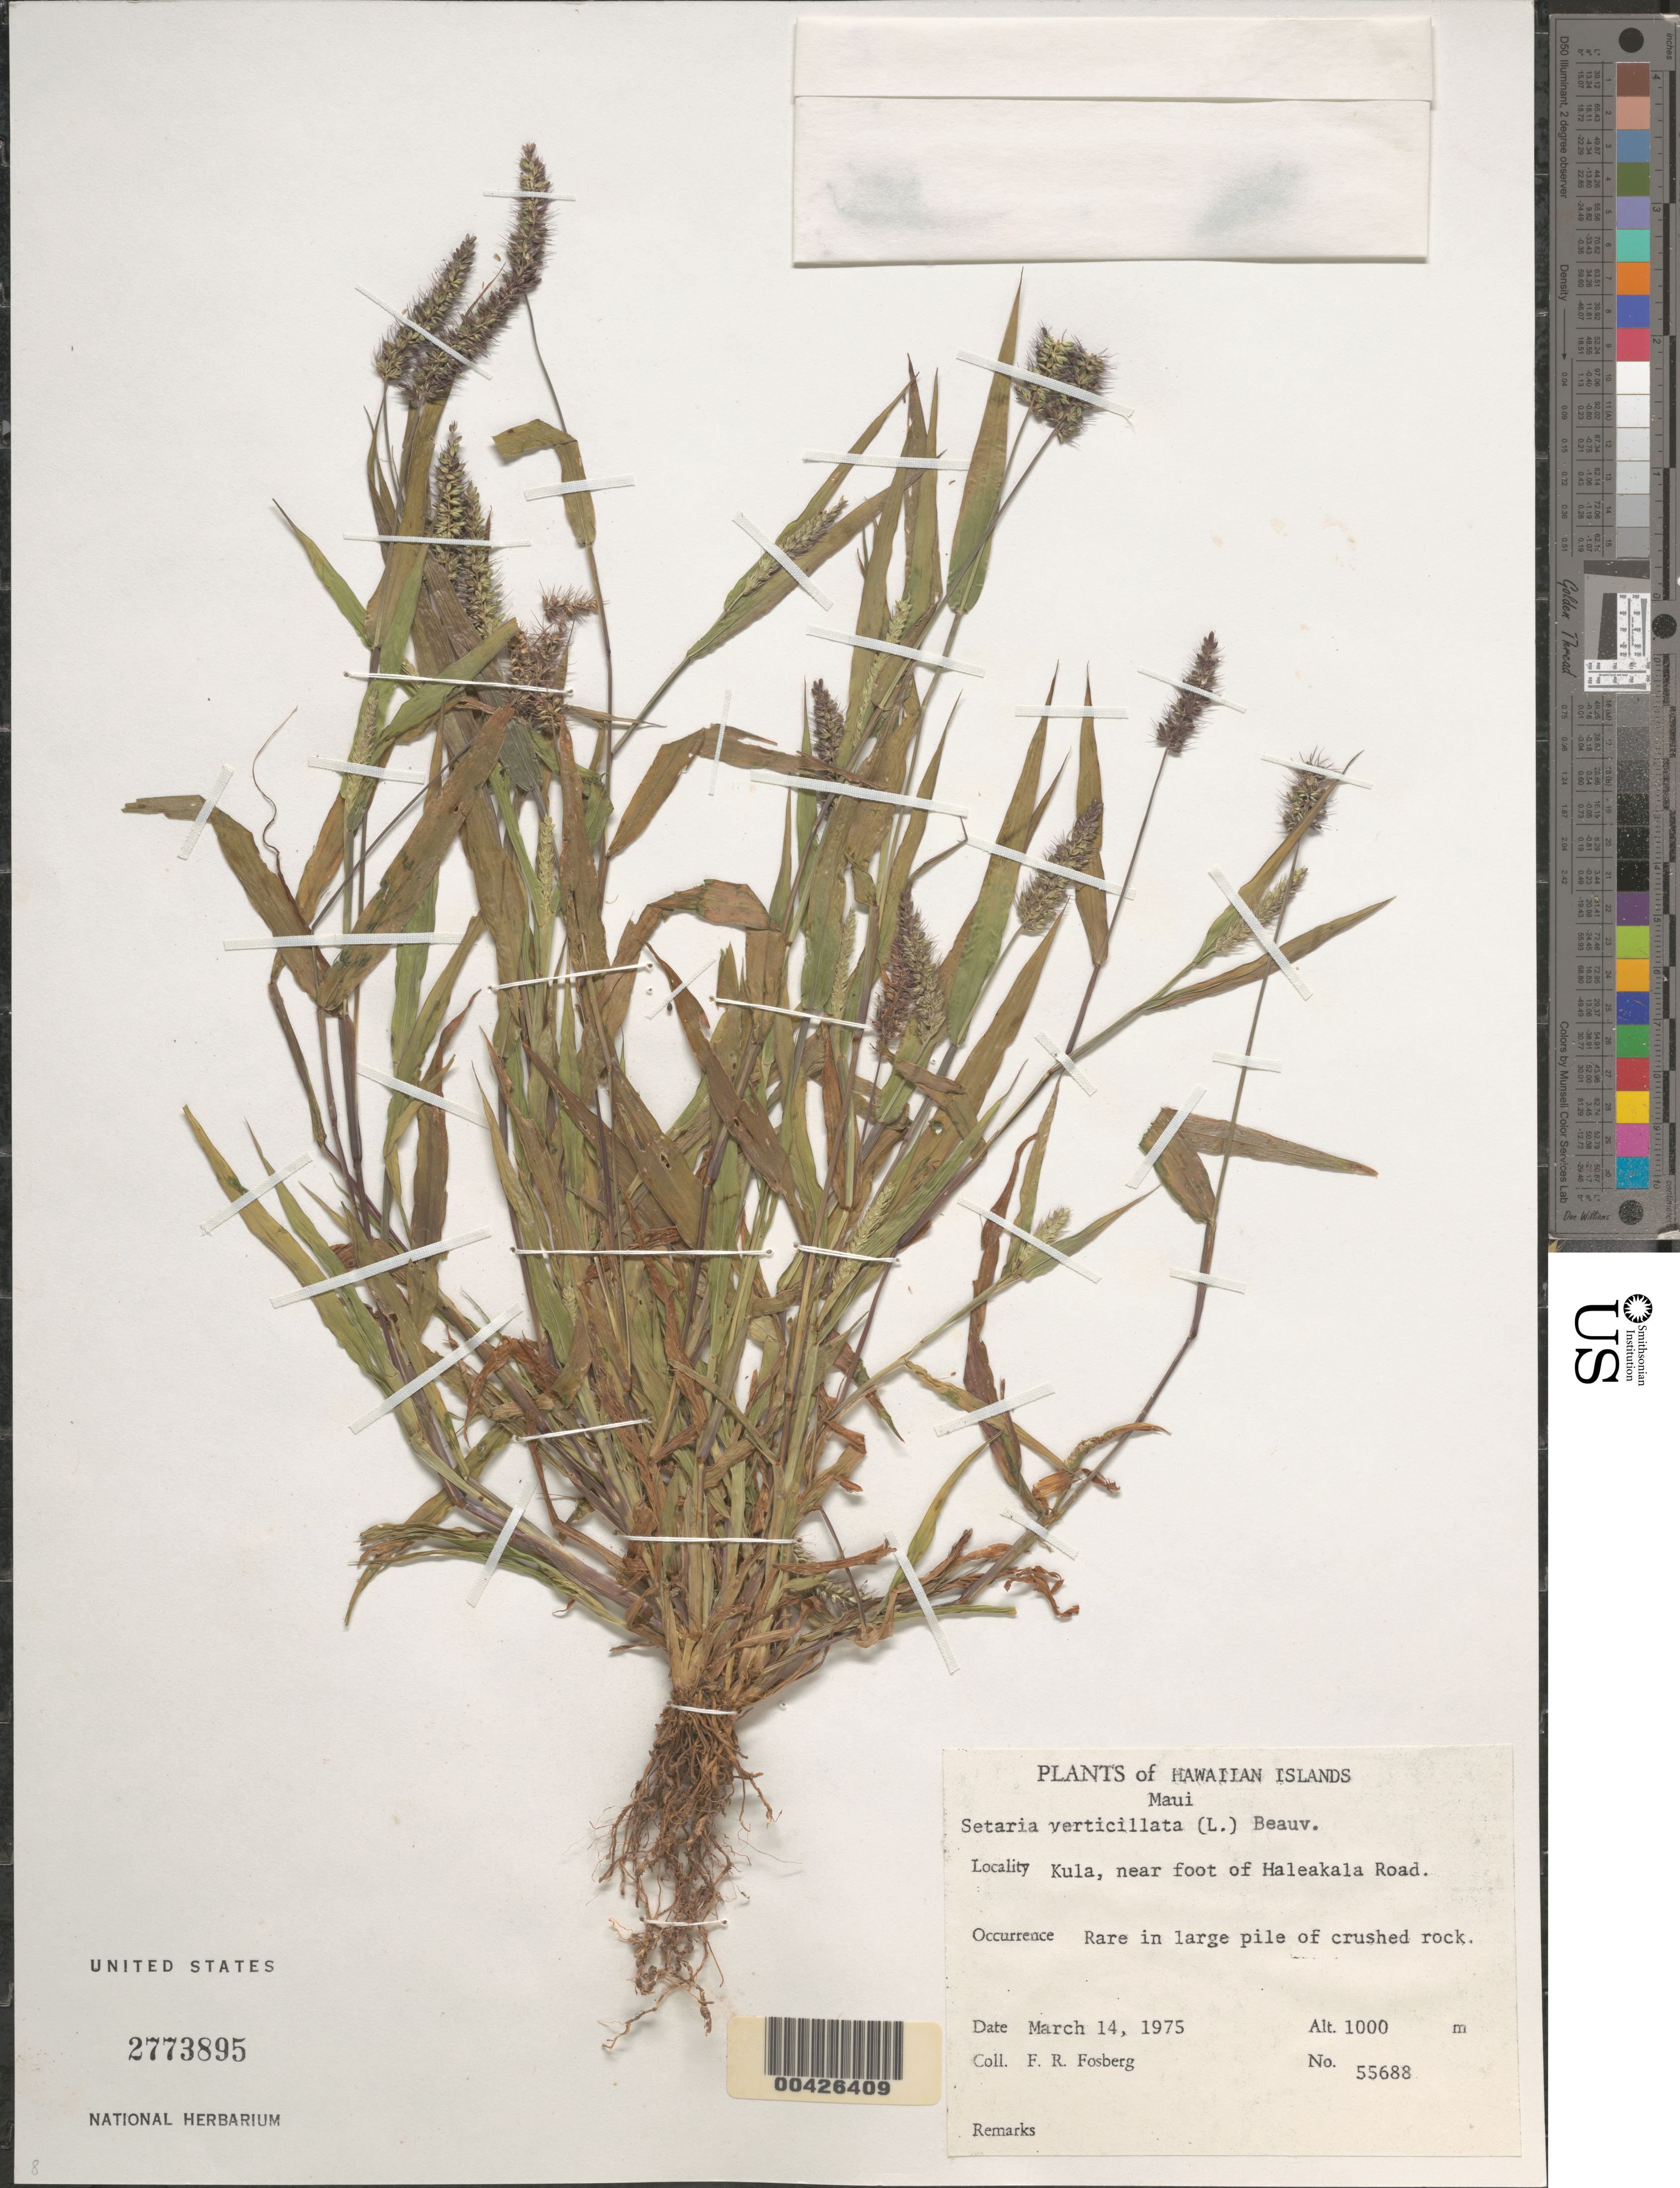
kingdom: Plantae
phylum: Tracheophyta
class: Liliopsida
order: Poales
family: Poaceae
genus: Setaria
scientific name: Setaria adhaerens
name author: (Forssk.) Chiov.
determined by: Wagner, W. L., (BOT), Smithsonian Institution - National Museum of Natural History (UNITED STATES)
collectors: F. R. Fosberg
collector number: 55688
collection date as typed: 14 Mar 1975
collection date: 1975-03-14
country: United States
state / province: Hawaii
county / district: Maui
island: Maui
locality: Kula, near foot of Haleakala Road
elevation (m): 1000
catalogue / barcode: US 2773895